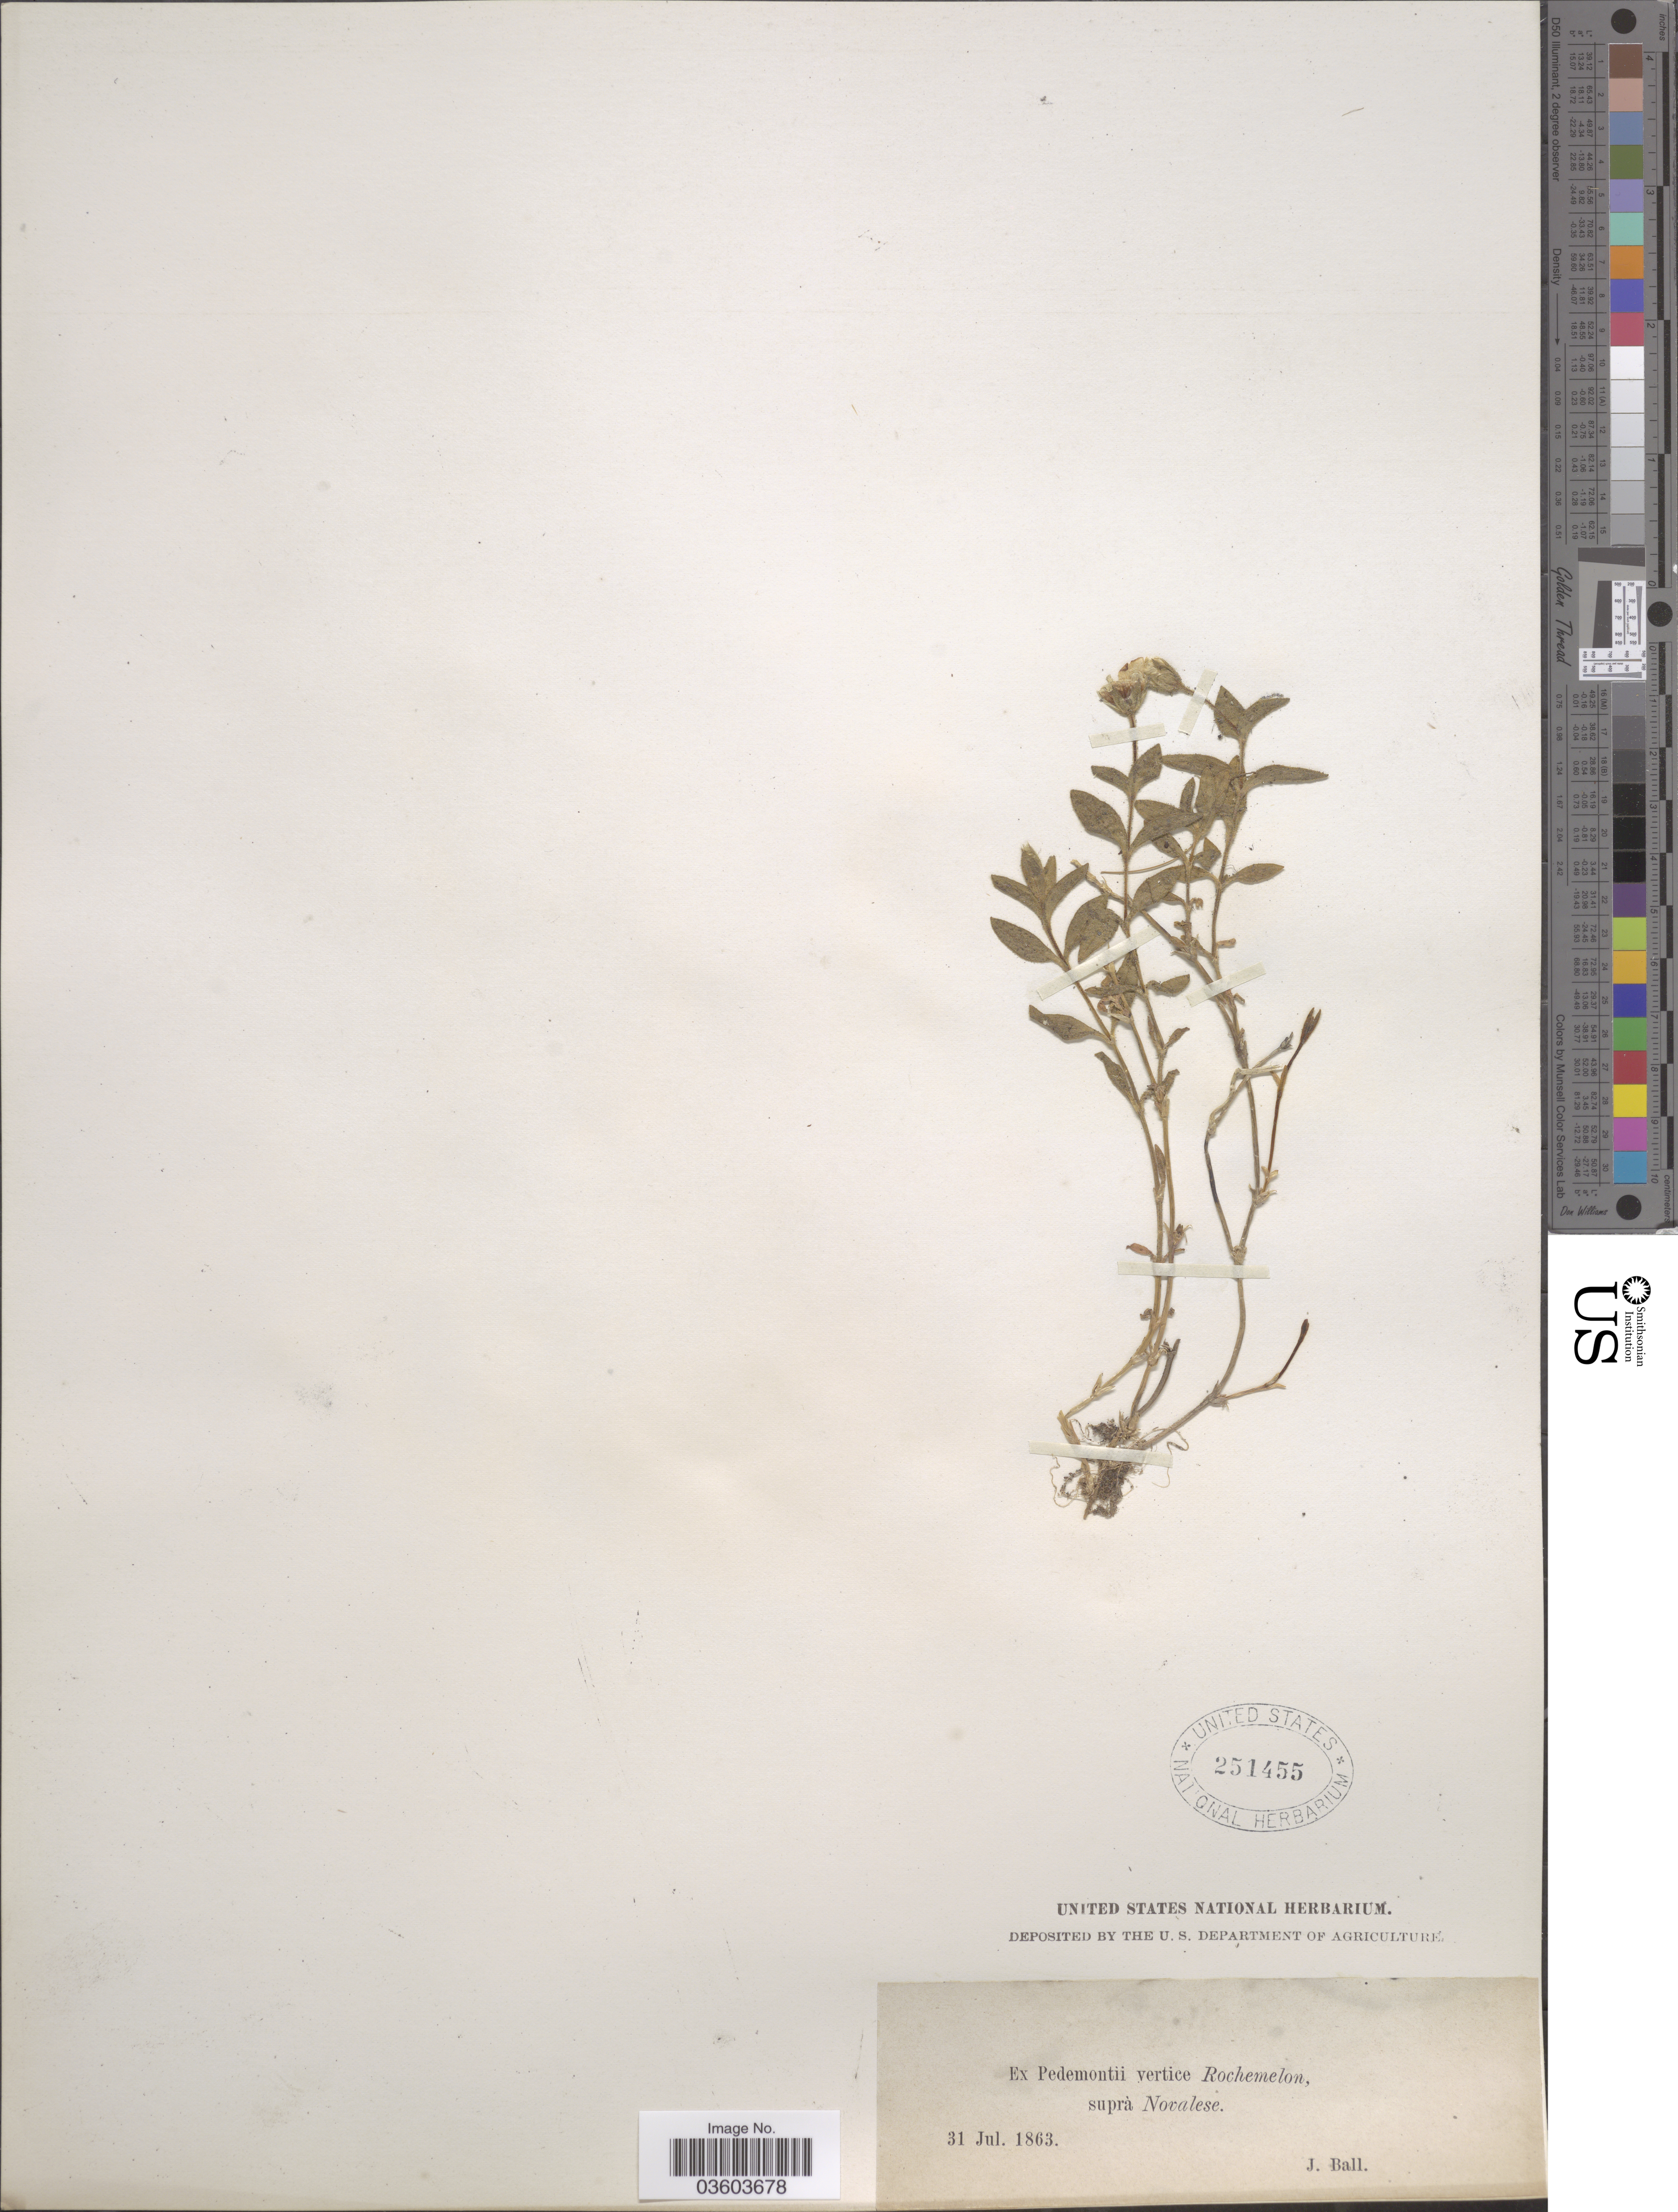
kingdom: Plantae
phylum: Tracheophyta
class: Magnoliopsida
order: Caryophyllales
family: Caryophyllaceae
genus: Cerastium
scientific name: Cerastium sp.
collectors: J. Ball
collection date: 1863-07-31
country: Italy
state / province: Piedmont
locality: Ex Pedemontii vertice Rochemelon, suprà Novalese.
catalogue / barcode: US 251455